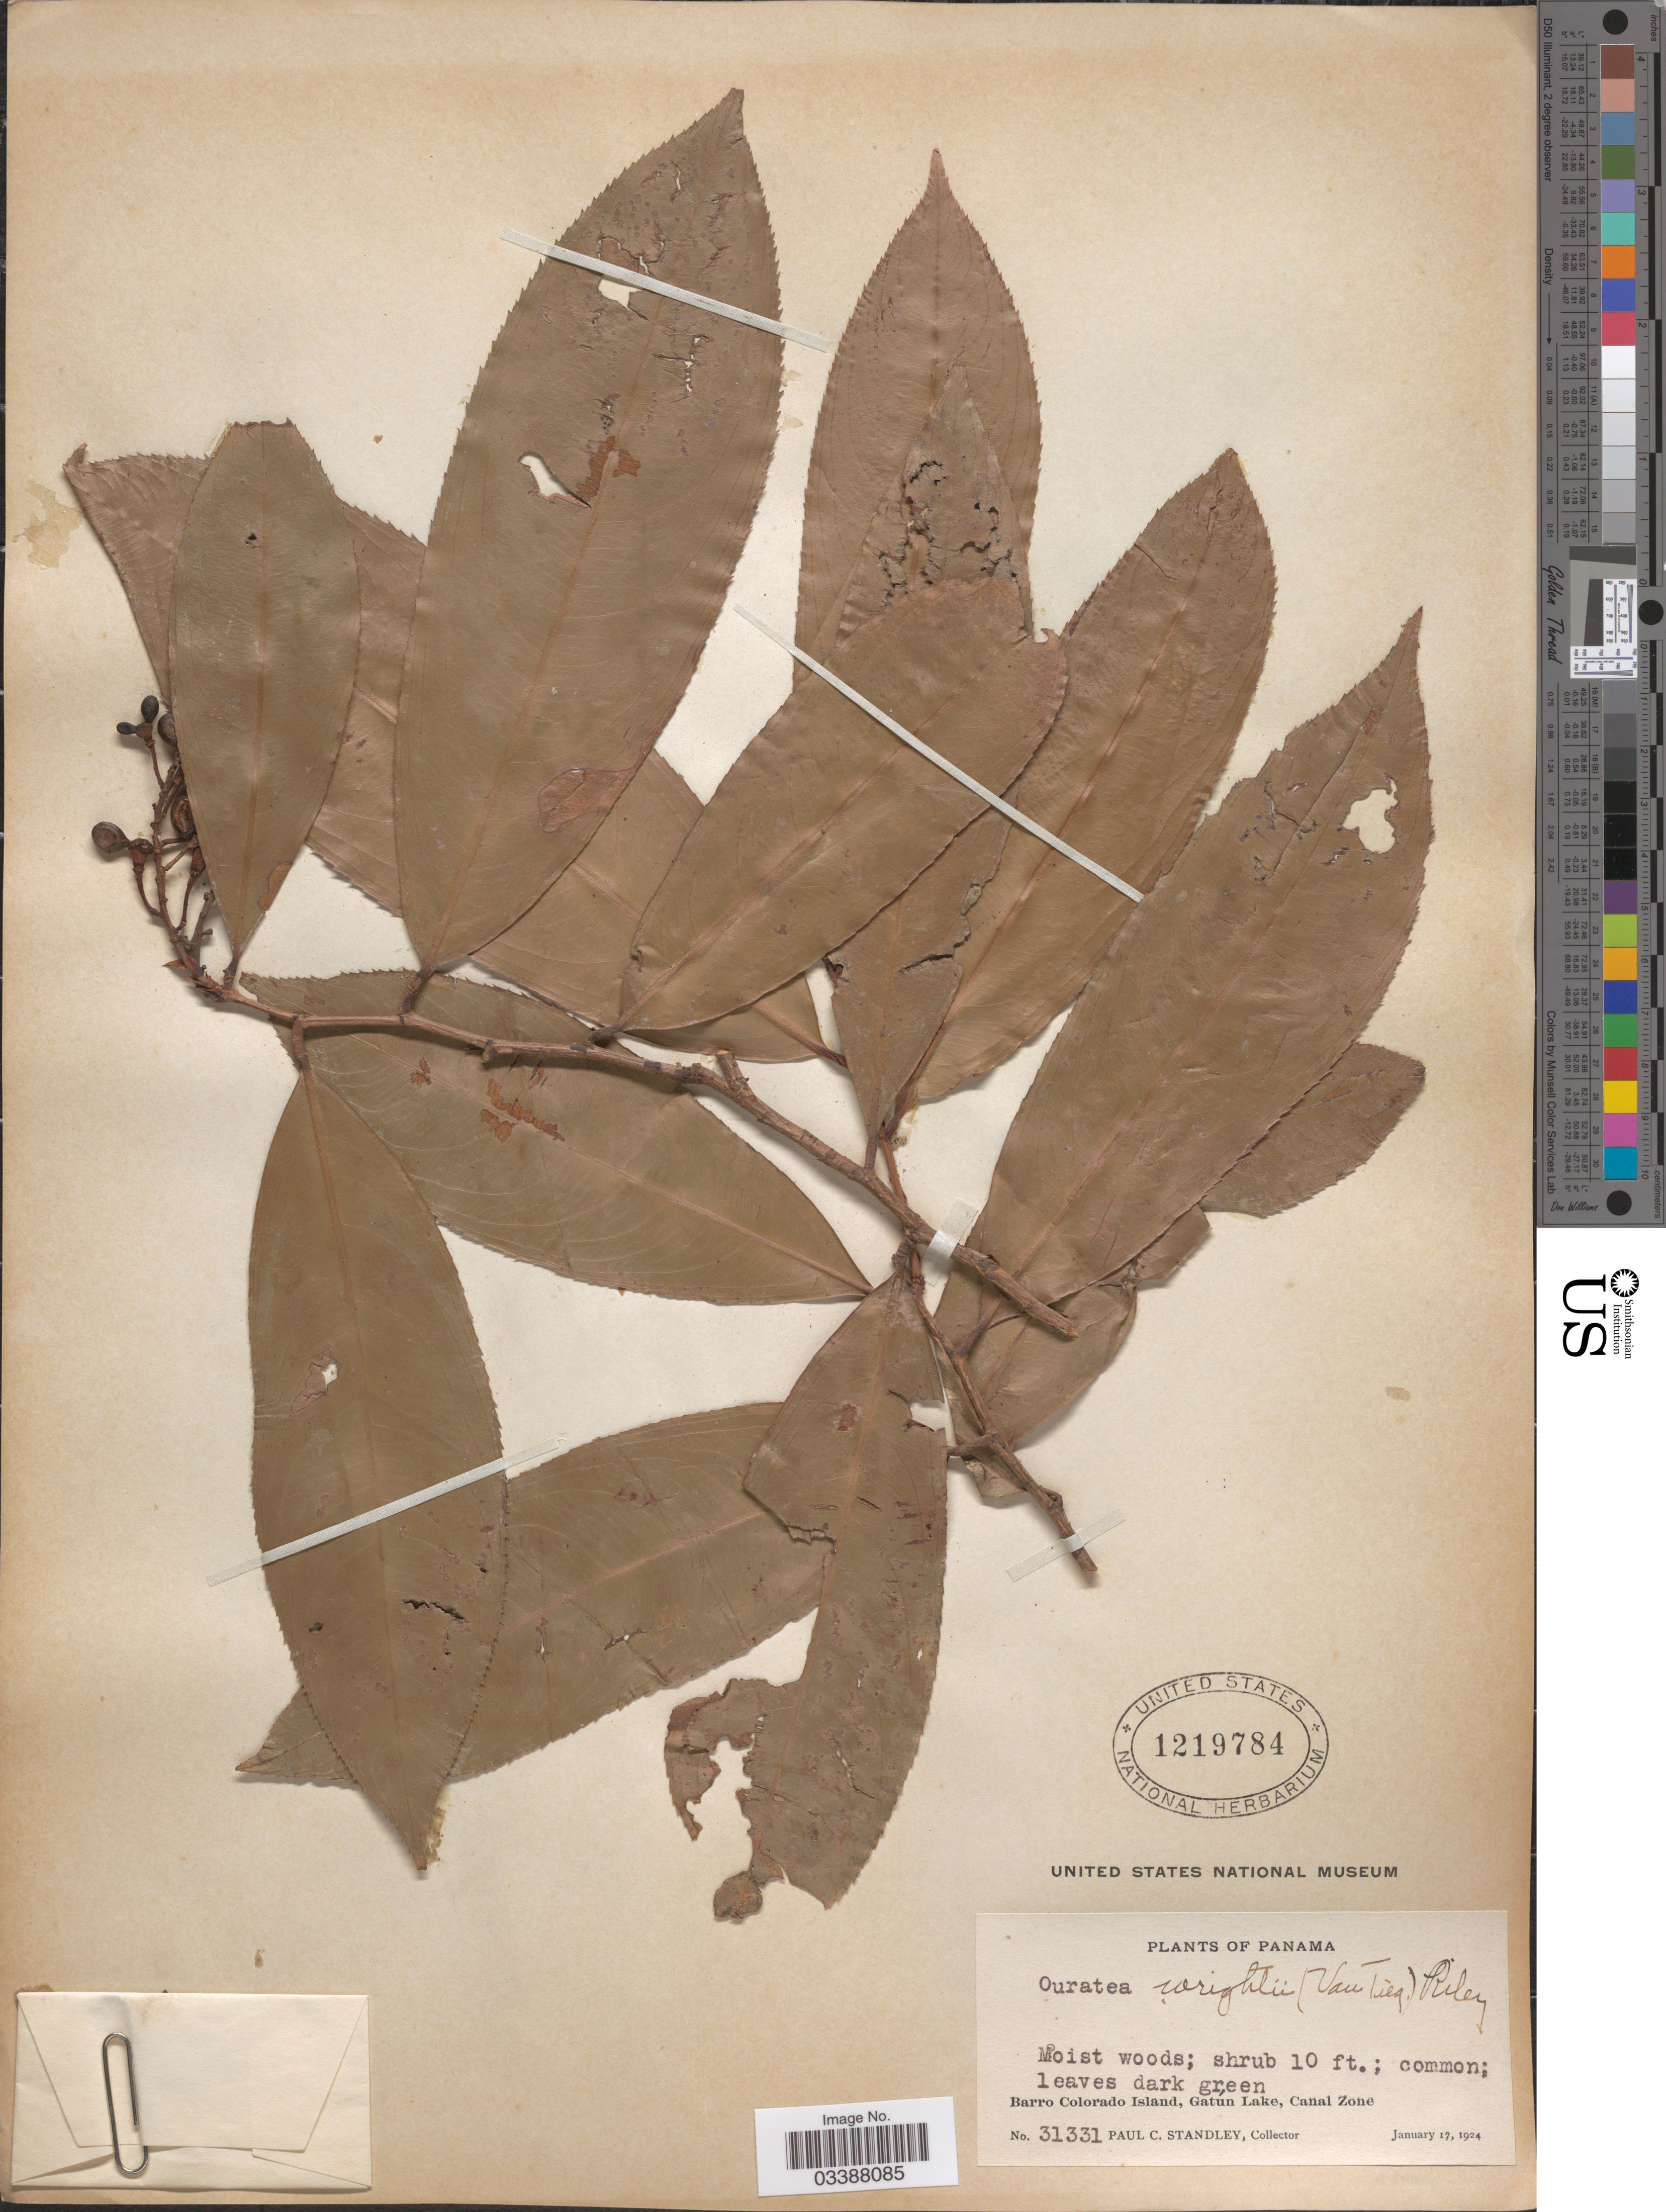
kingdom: Plantae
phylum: Tracheophyta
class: Magnoliopsida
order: Malpighiales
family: Ochnaceae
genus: Ouratea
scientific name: Ouratea lucens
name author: (Kunth) Engl.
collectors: P. C. Standley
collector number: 31331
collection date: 1924-01-17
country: Panama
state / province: Panamá Oeste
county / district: Canal Zone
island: Barro Colorado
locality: Barro Colorado Island, Gatún Lake, Canal Zone.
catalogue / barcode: US 1219784